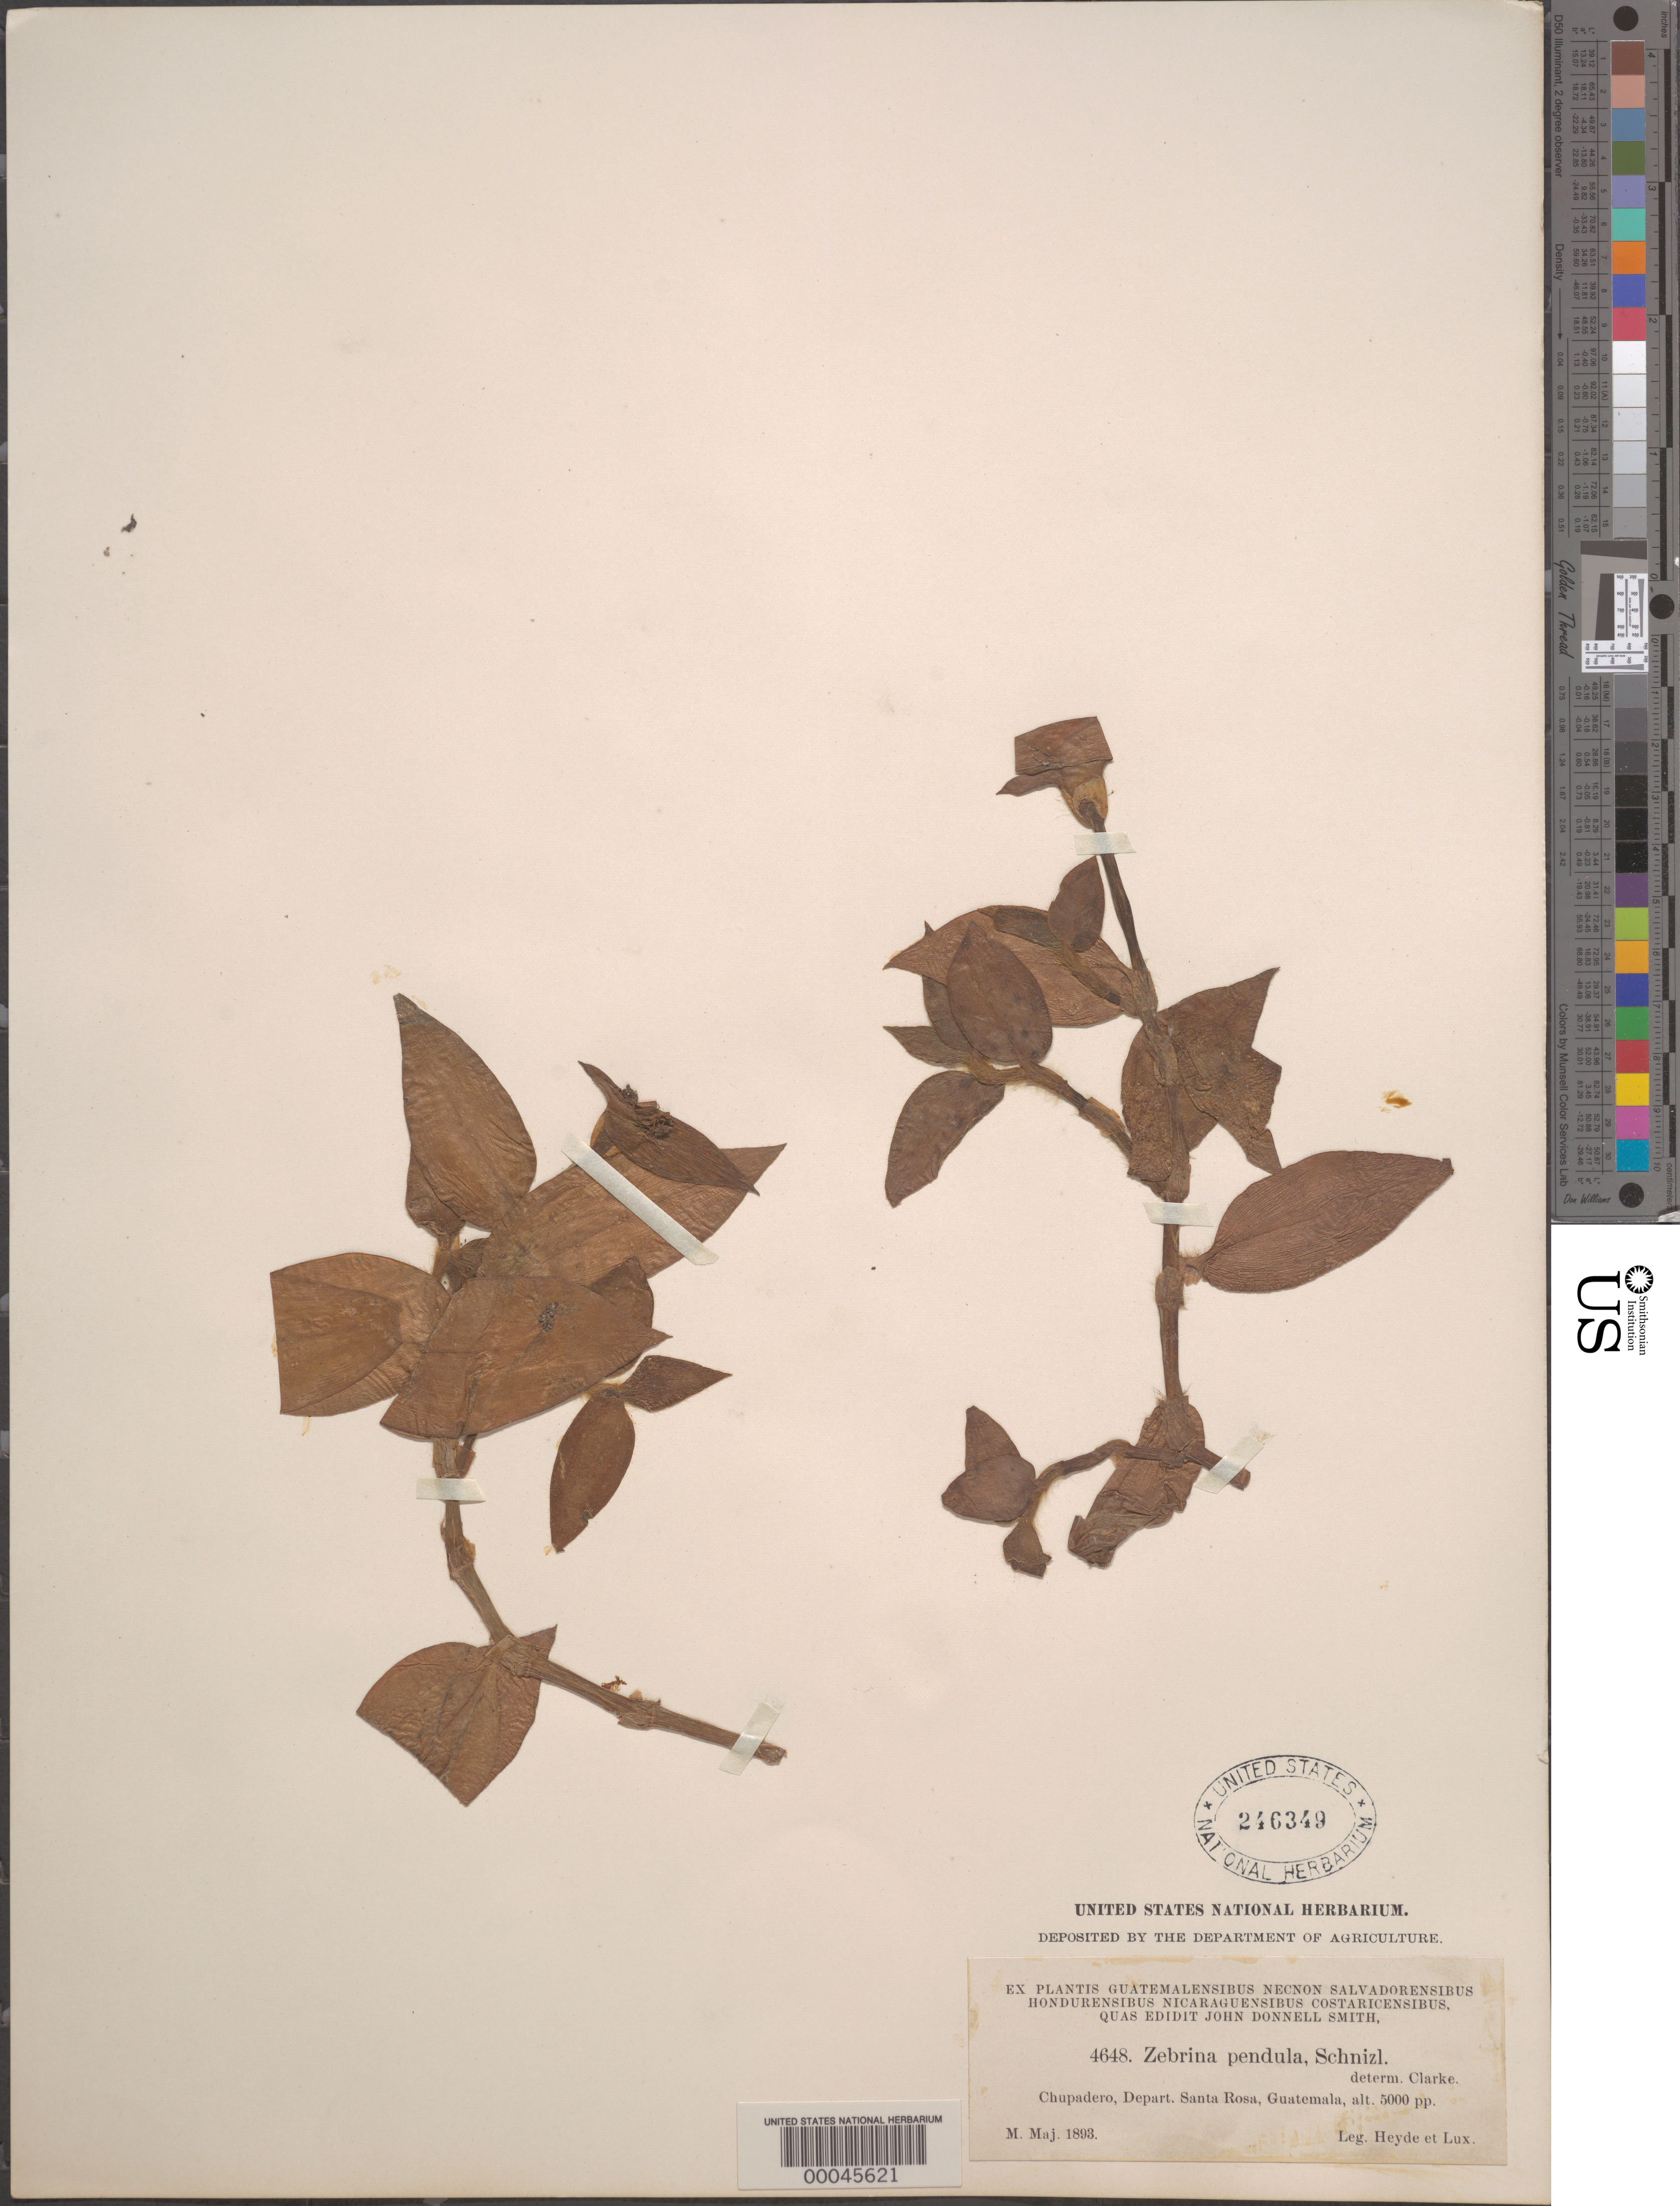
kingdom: Plantae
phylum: Tracheophyta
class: Liliopsida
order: Commelinales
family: Commelinaceae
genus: Tradescantia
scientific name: Tradescantia zebrina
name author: Bosse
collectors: E. T. Heyde & E. Lux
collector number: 4648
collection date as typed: May 1893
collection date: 1893-05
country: Guatemala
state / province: Santa Rosa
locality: Chupadero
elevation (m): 1525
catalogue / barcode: US 246349